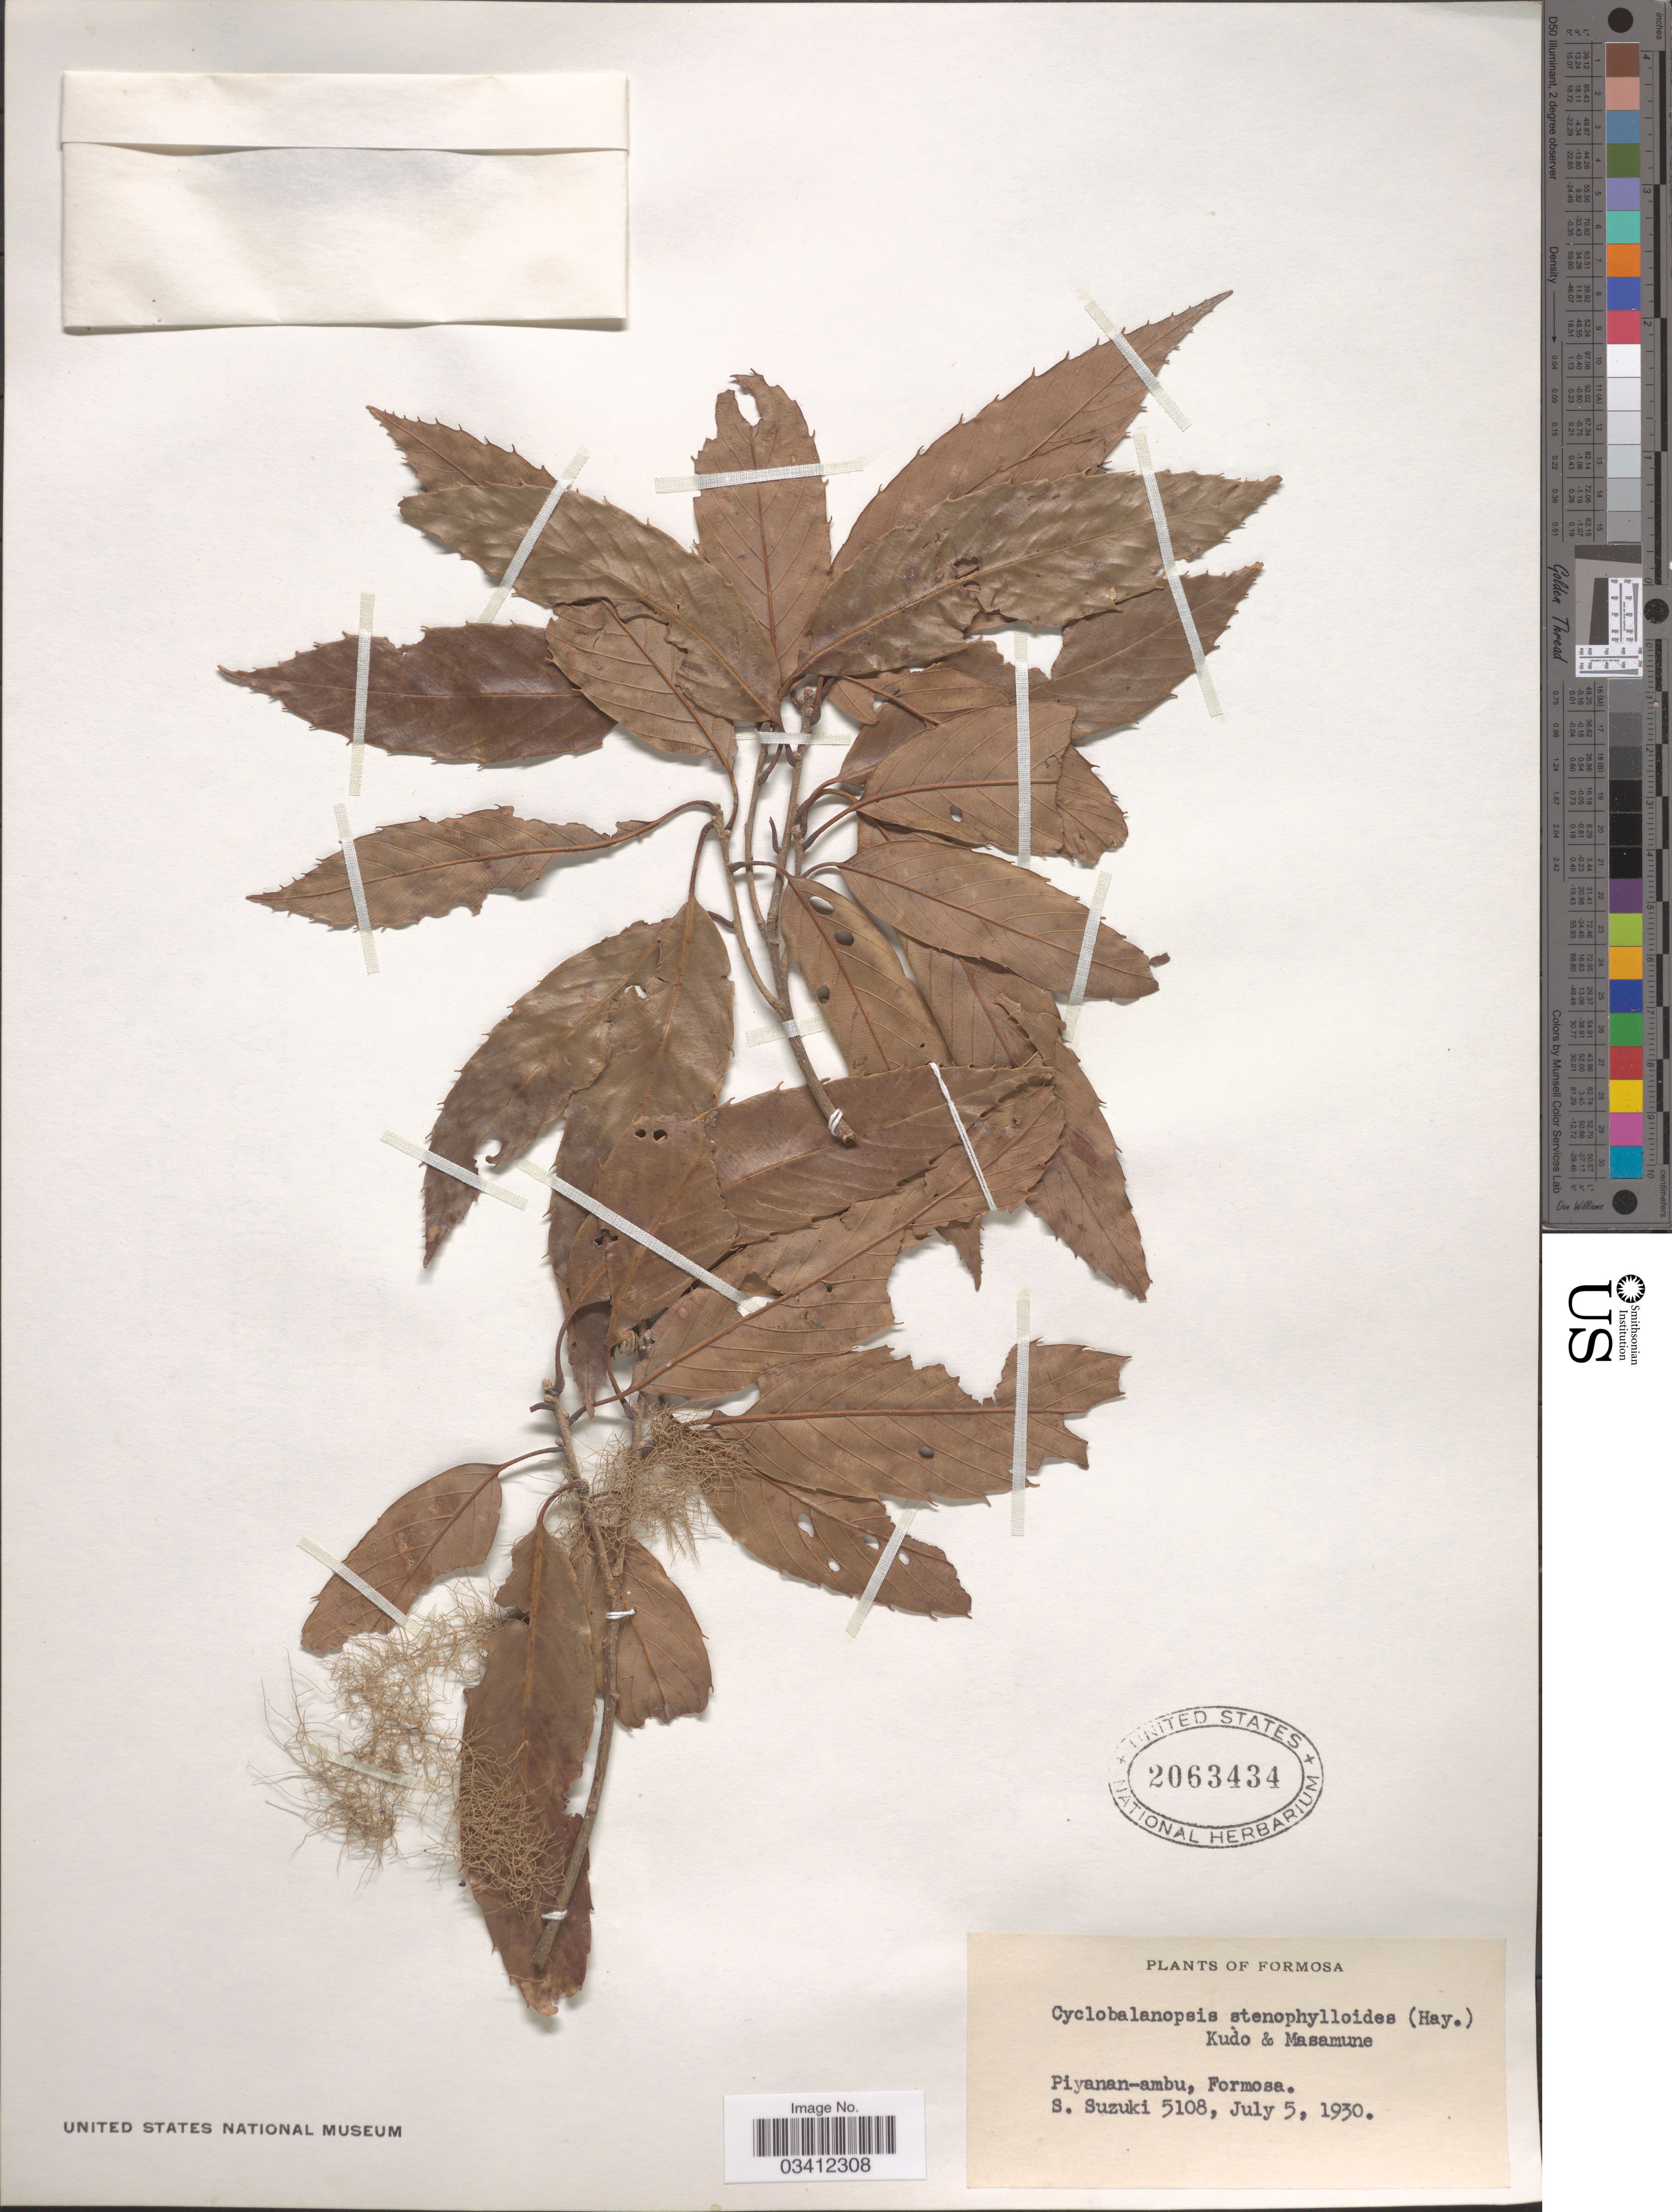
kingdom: Plantae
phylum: Tracheophyta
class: Magnoliopsida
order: Fagales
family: Fagaceae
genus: Quercus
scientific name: Quercus stenophylloides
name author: Hayata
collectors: S. Suzuki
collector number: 5108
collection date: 1930-07-05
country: Taiwan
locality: Formosa. Piyanan-ambu.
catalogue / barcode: US 2063434